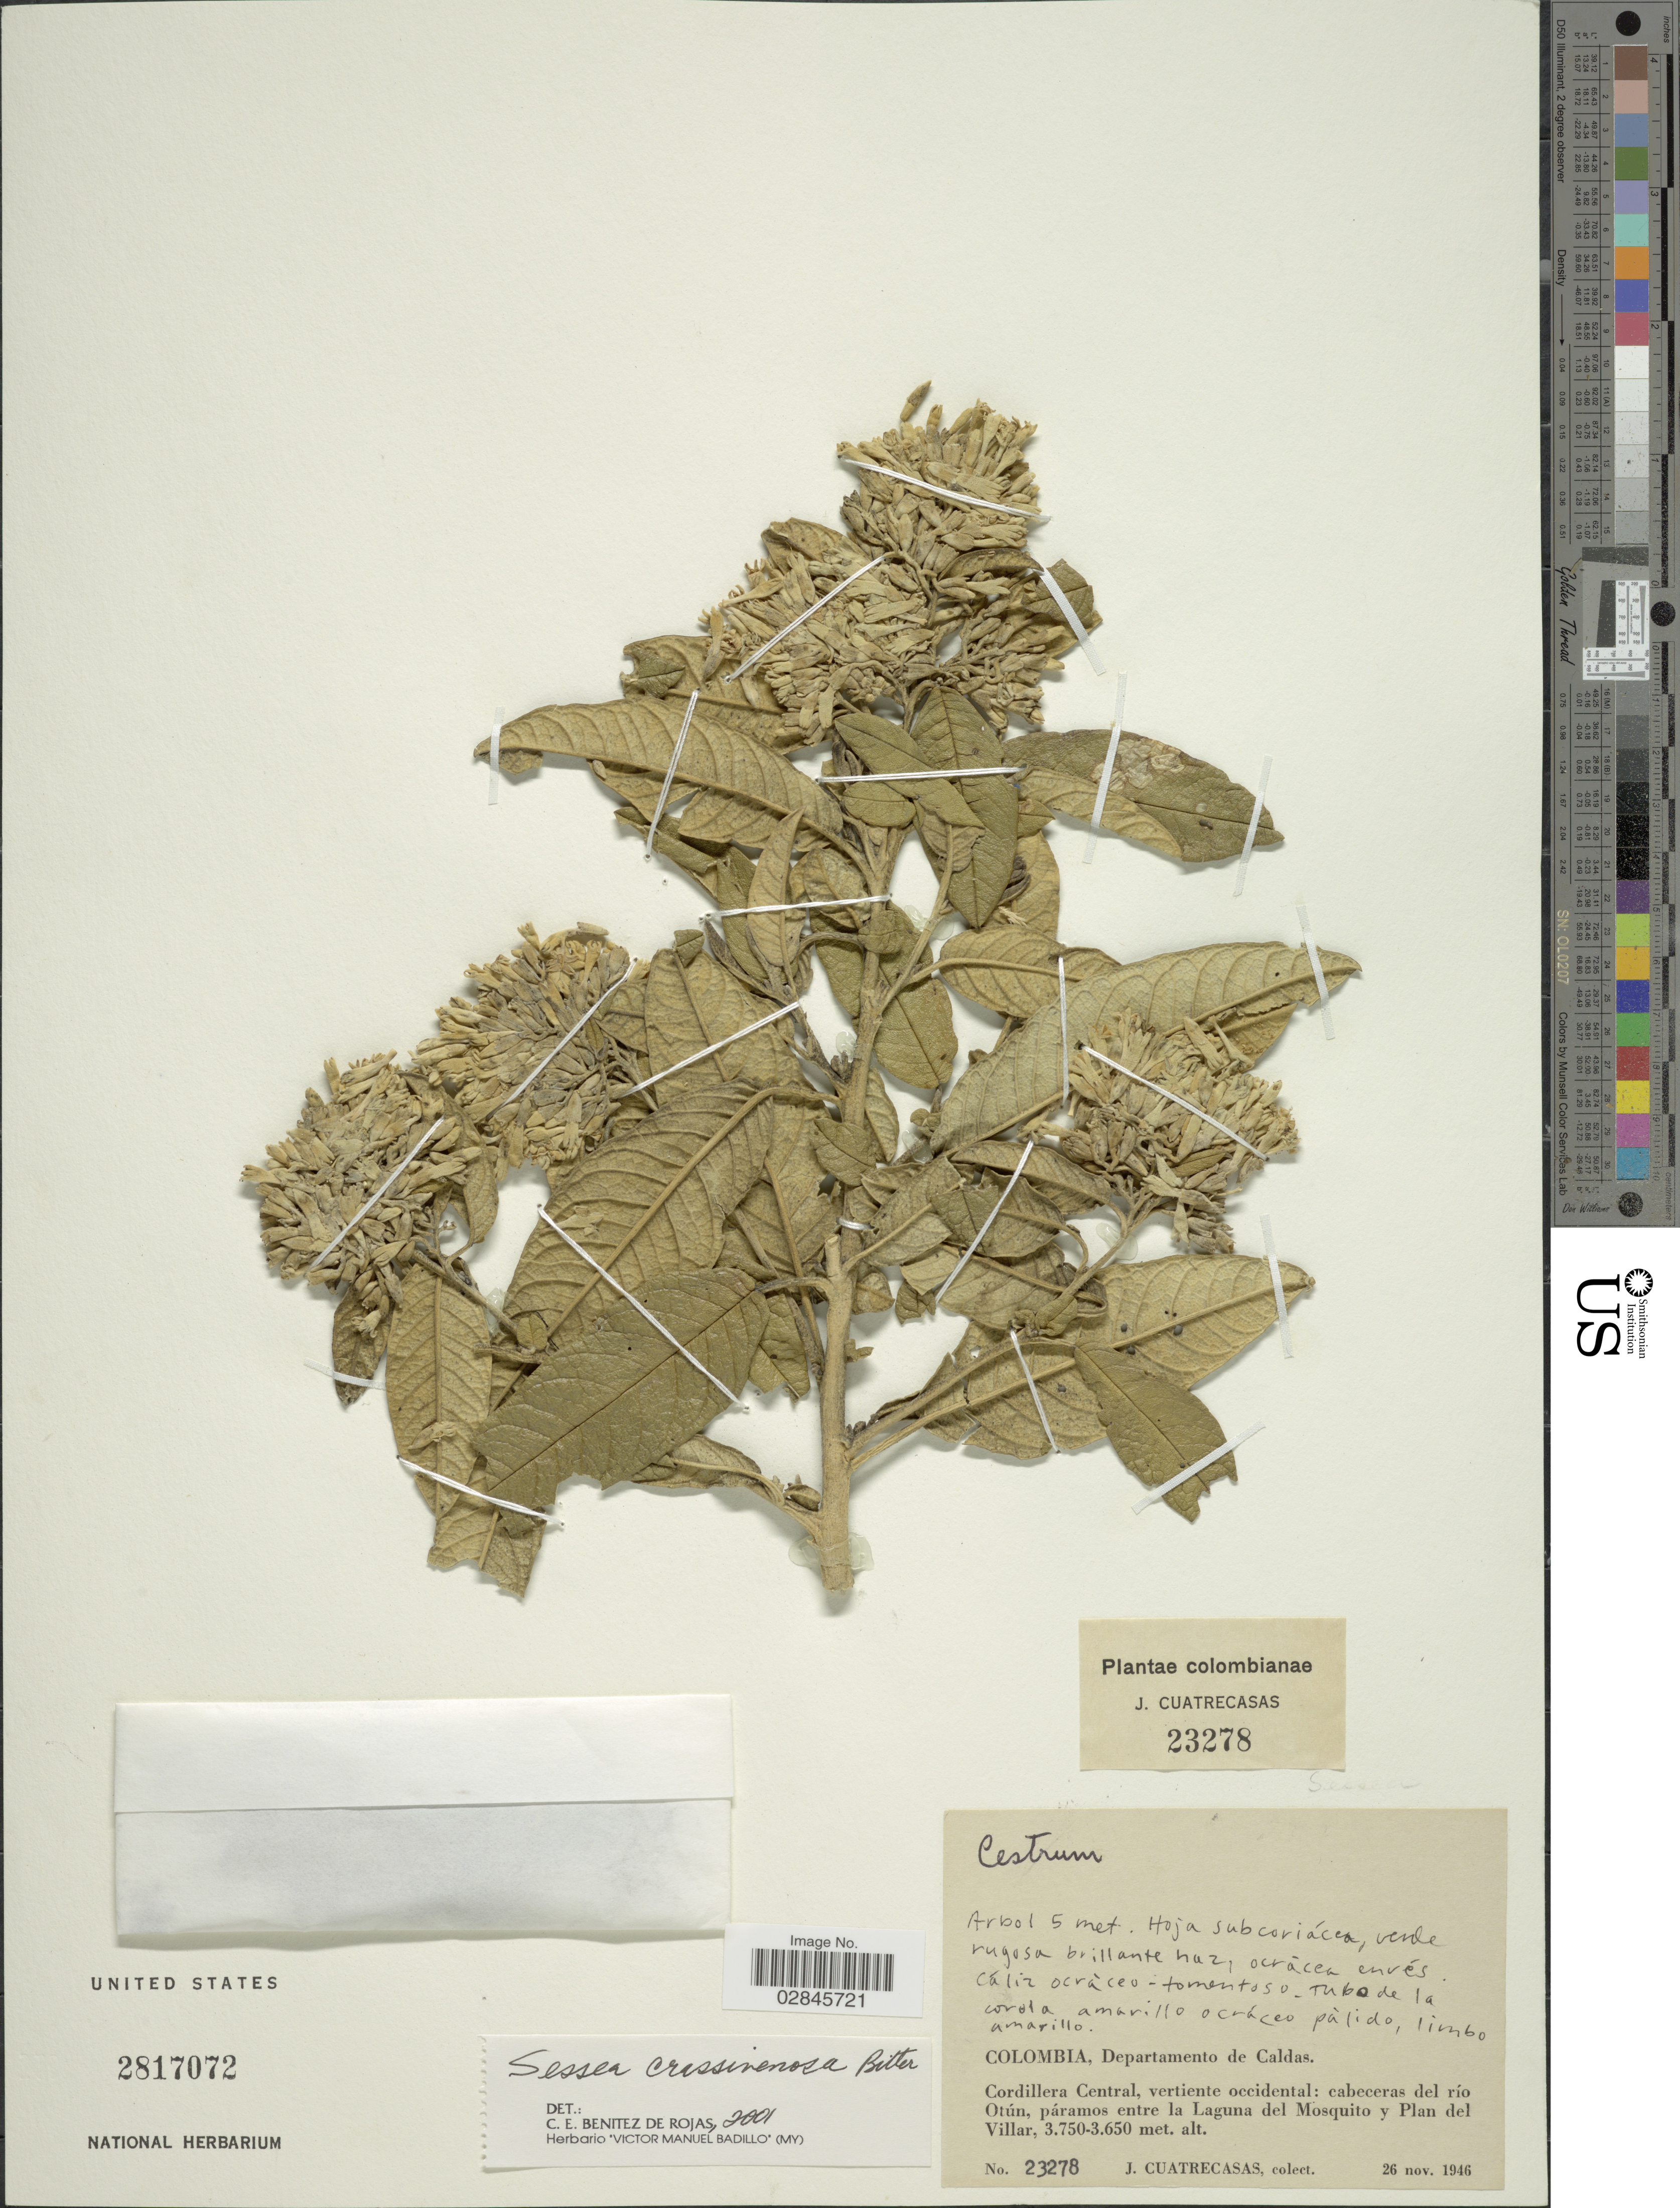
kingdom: Plantae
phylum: Tracheophyta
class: Magnoliopsida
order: Solanales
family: Solanaceae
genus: Sessea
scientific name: Sessea crassivenosa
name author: Bitter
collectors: J. Cuatrecasas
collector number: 23278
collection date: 1946-11-26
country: Colombia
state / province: Caldas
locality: Departamento de Caldas: Cordillera Central, vertiente occidental: cabeceras del río Otún, páramos entre la Laguna del Mosquito y Plan del Villar.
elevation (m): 3650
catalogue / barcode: US 2817072